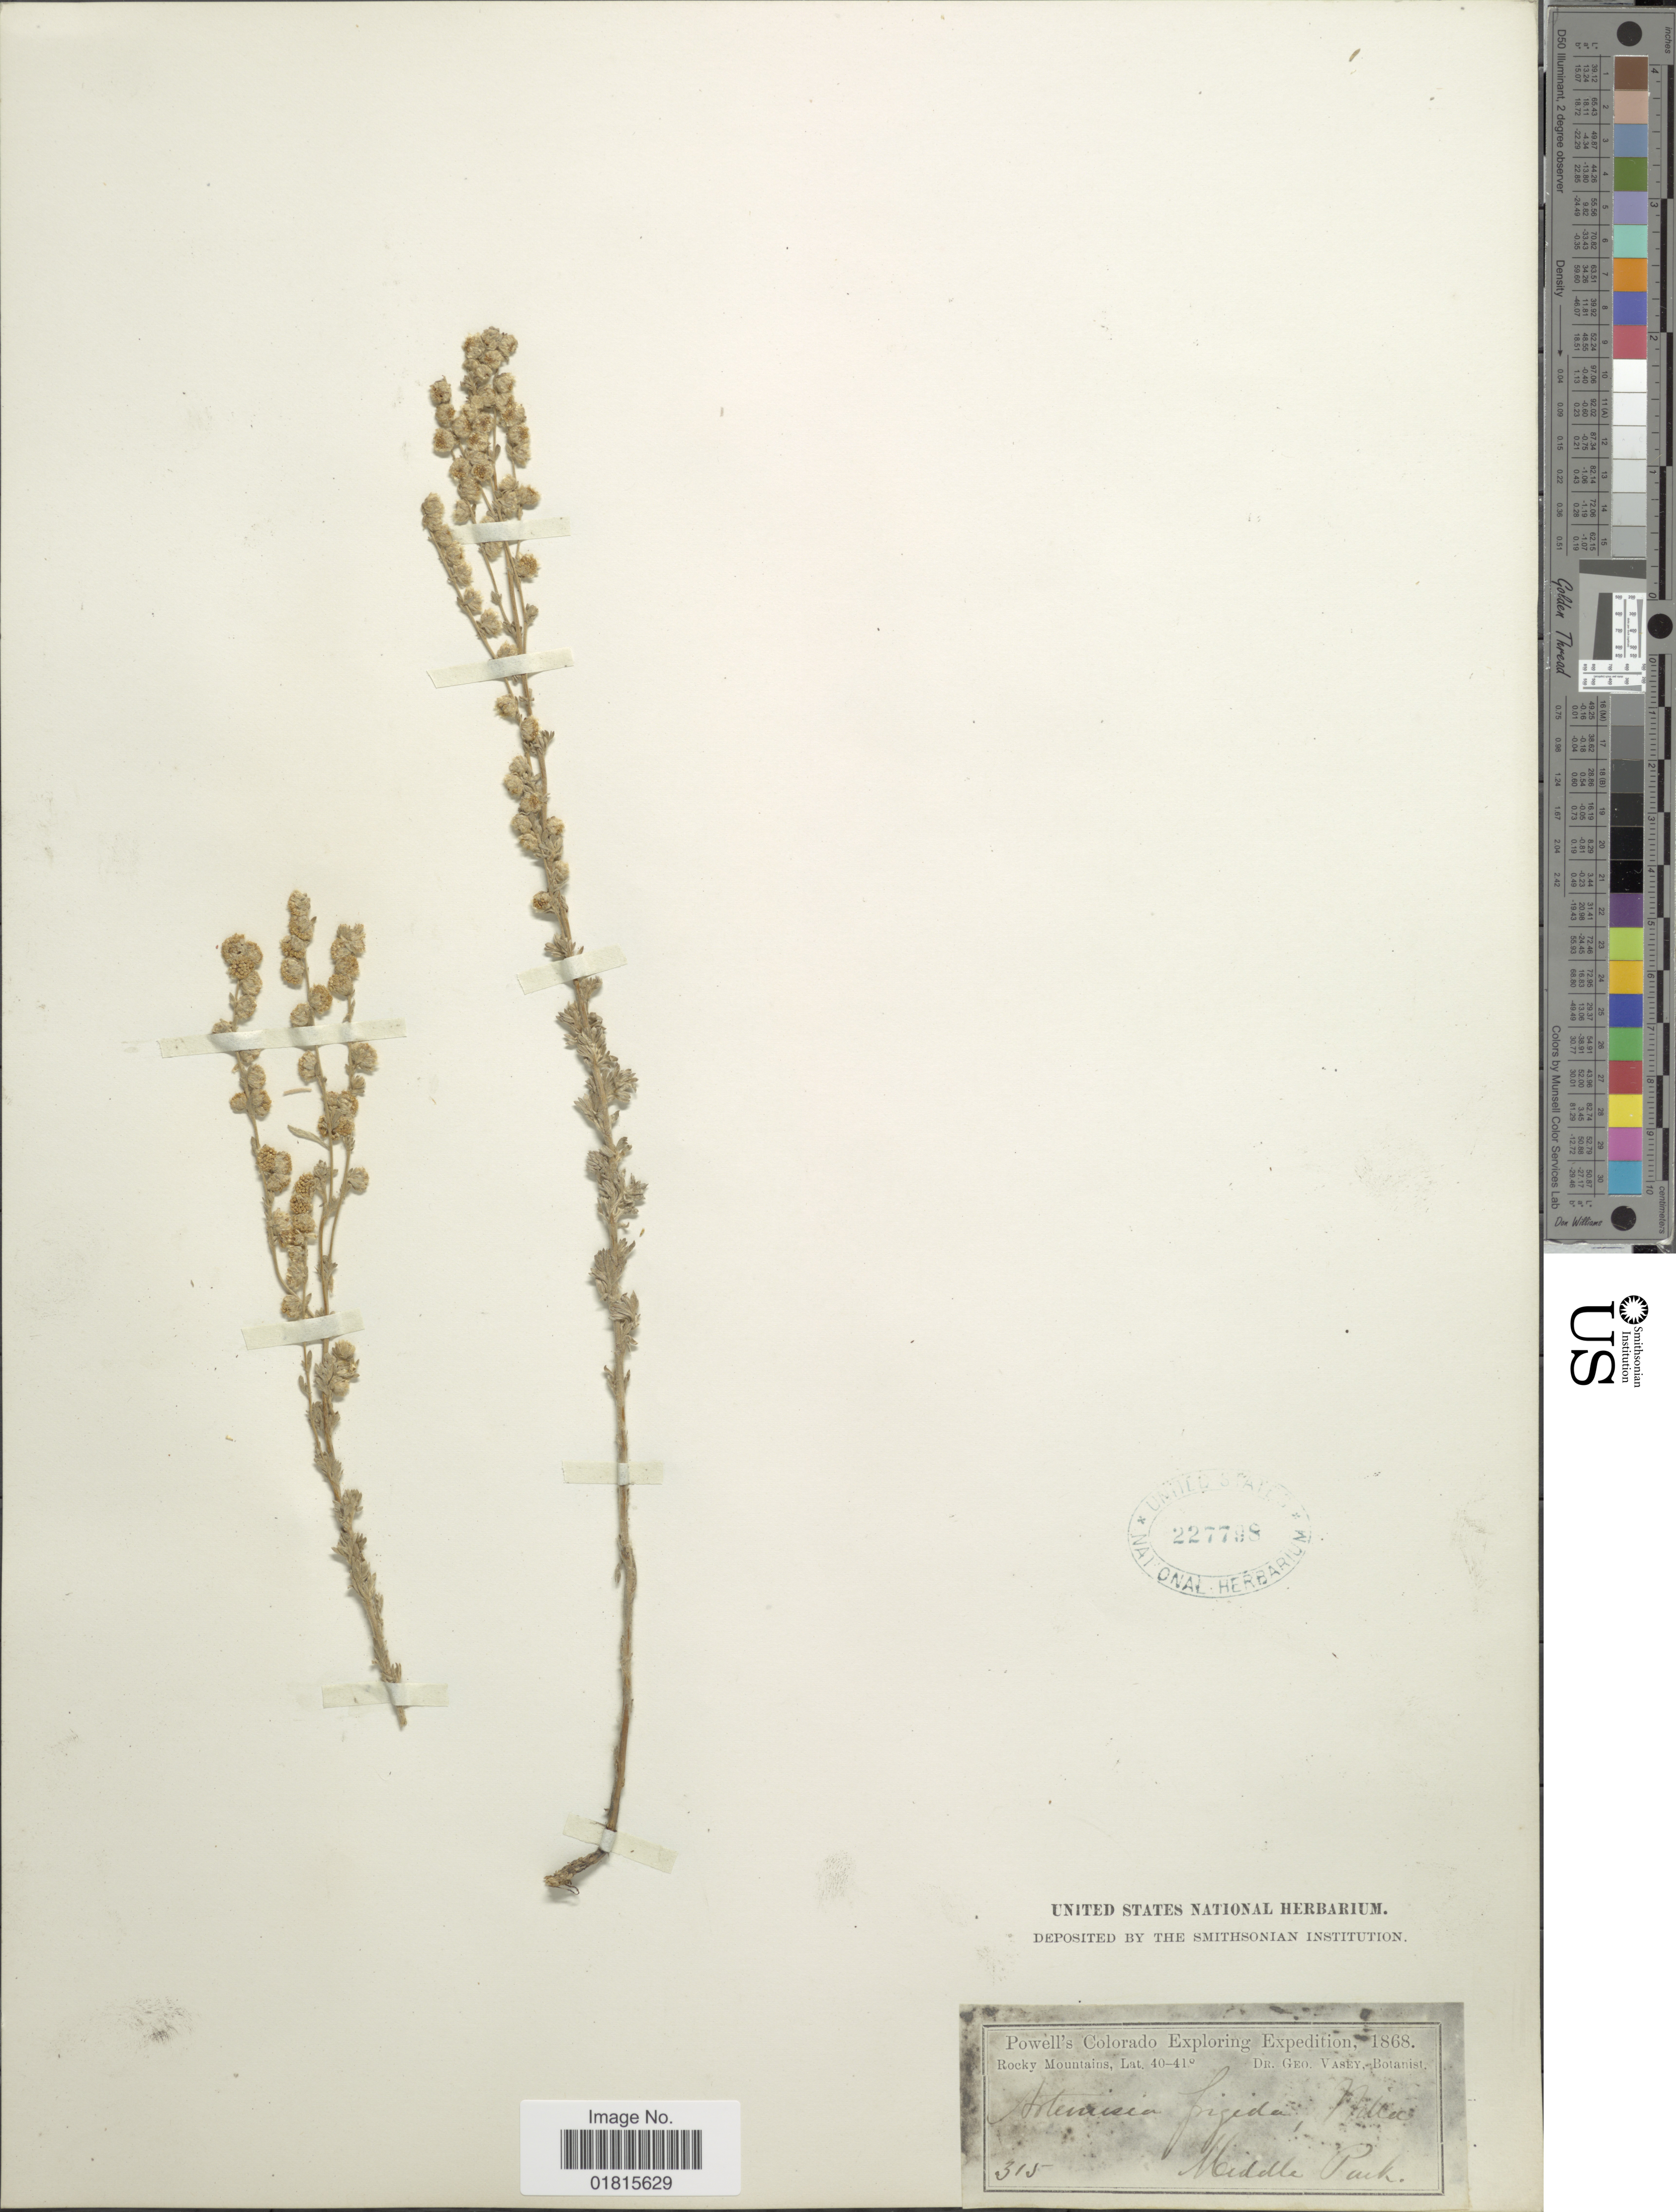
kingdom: Plantae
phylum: Tracheophyta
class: Magnoliopsida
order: Asterales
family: Asteraceae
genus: Artemisia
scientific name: Artemisia frigida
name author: Willd.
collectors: G. Vasey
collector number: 315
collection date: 1868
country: United States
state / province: Colorado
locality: Rocky Mountains, Middle Park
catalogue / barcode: US 227798